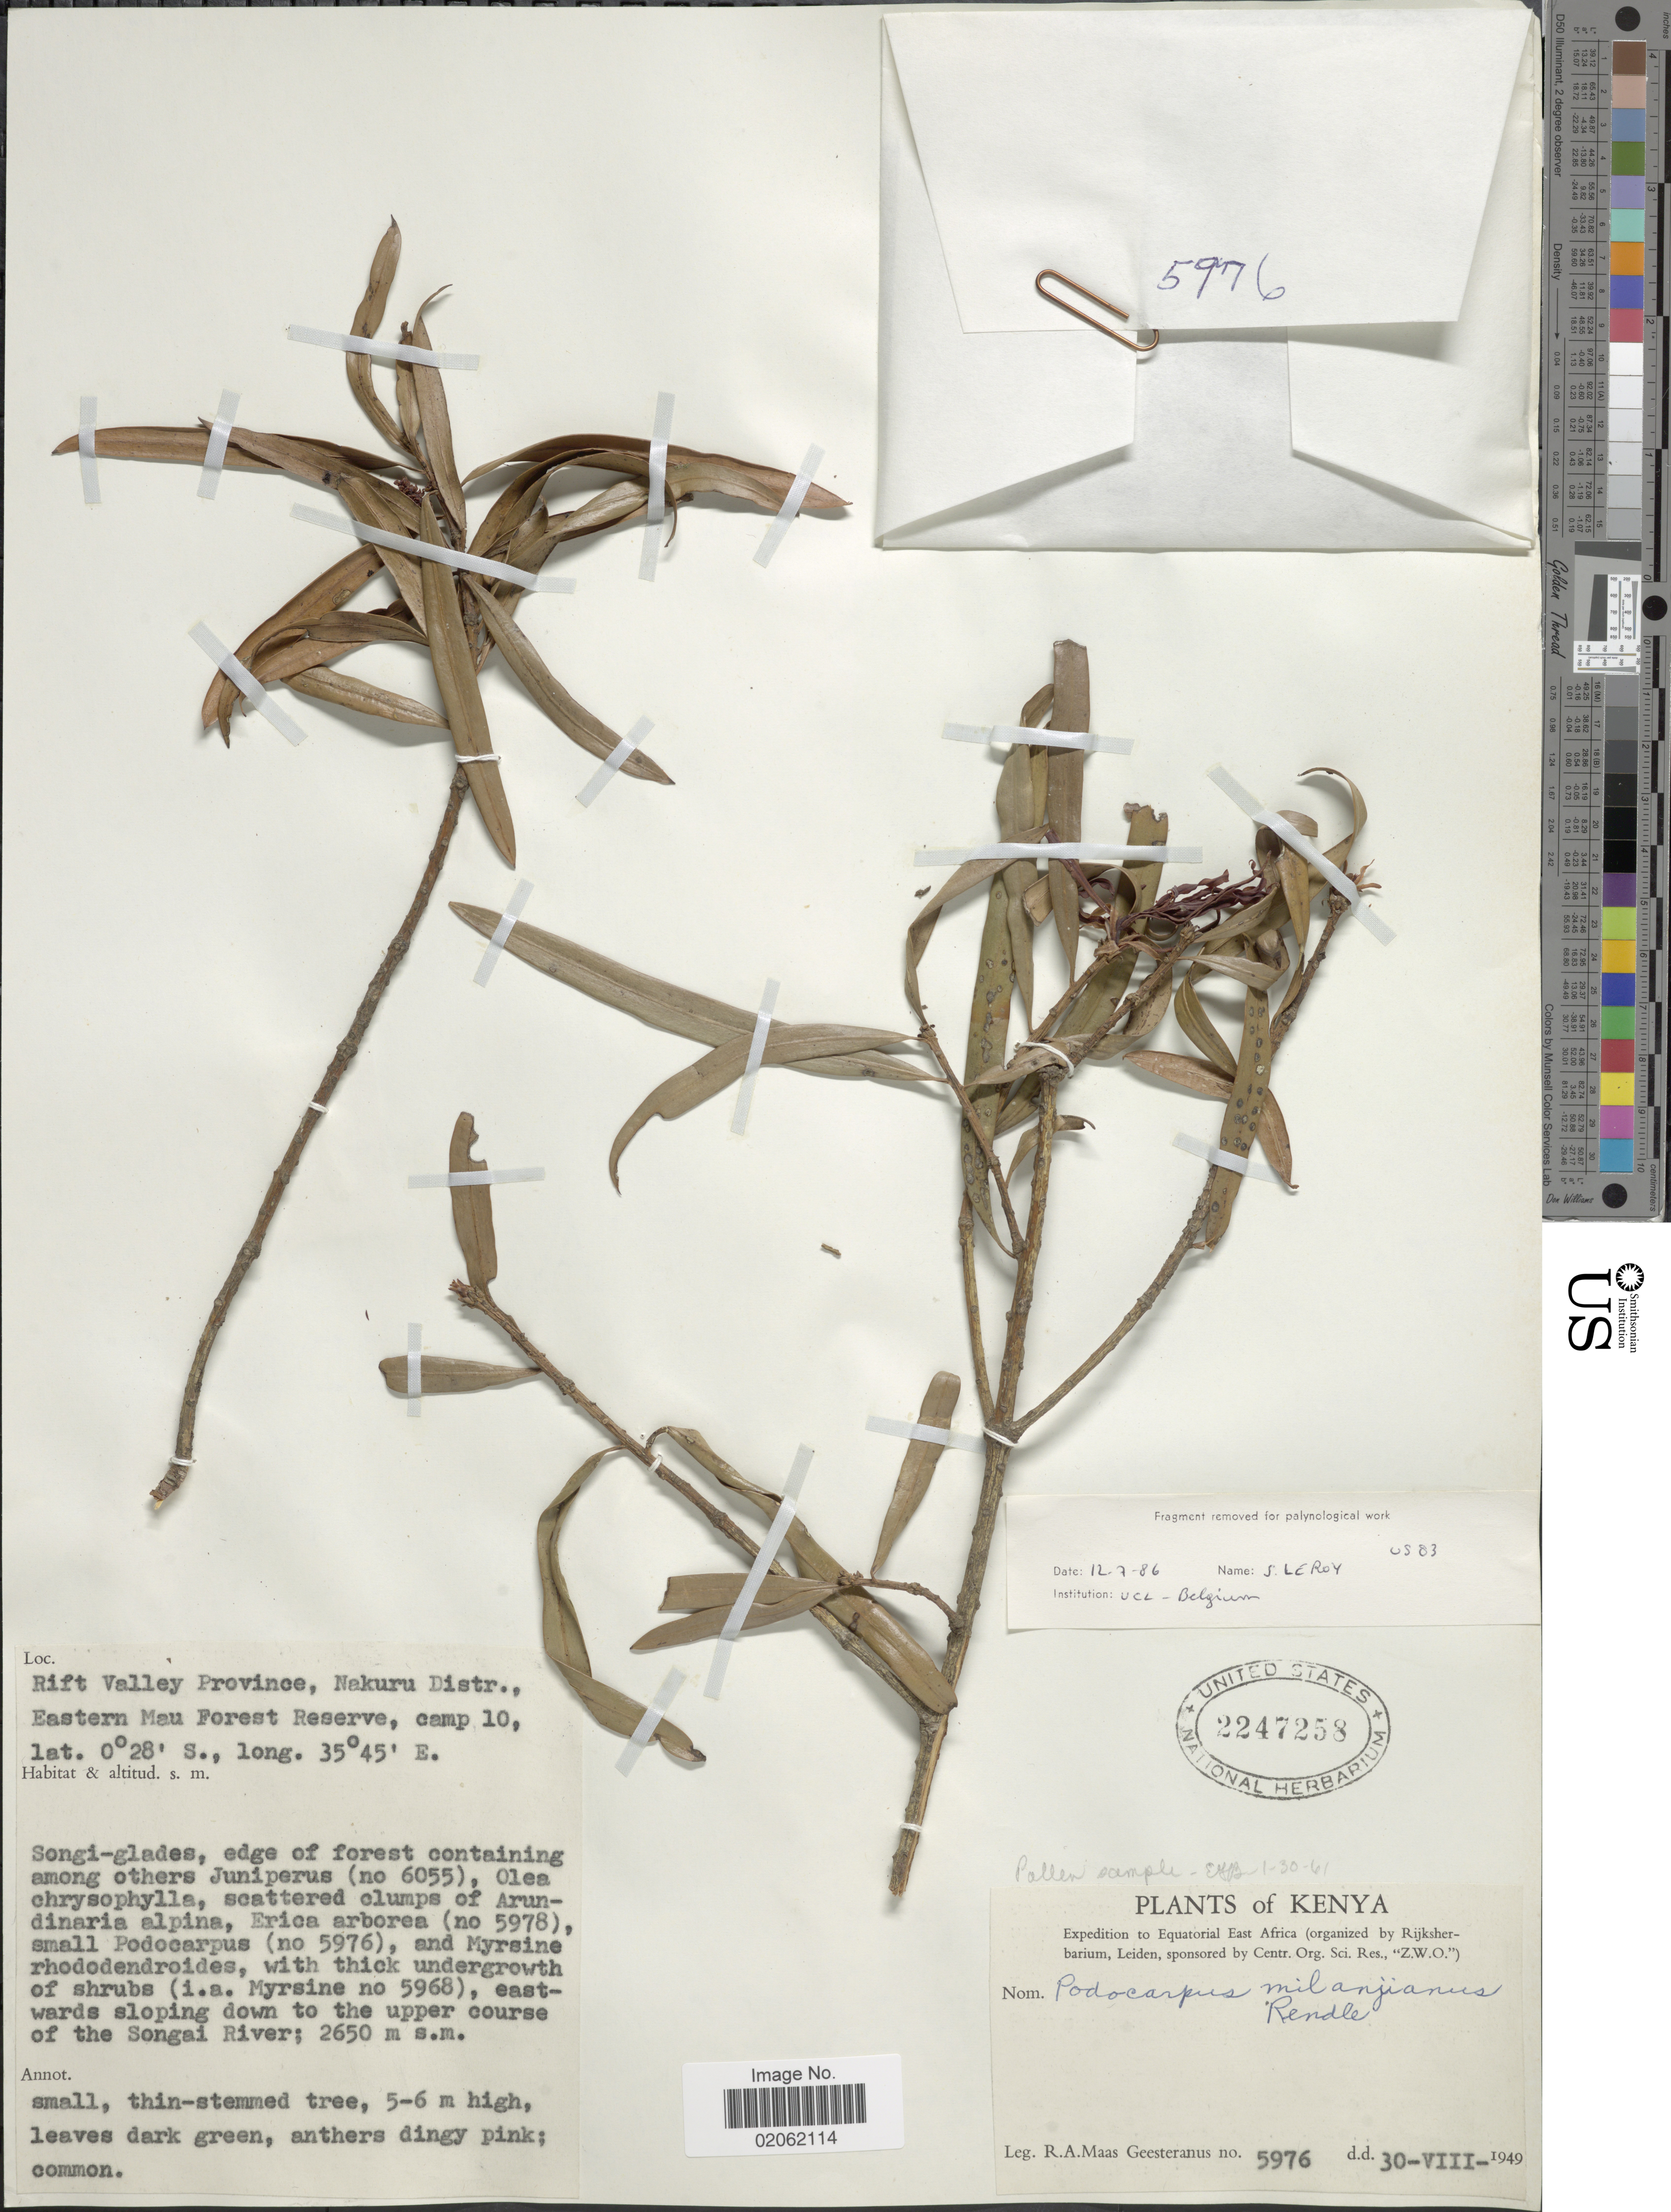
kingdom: Plantae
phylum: Tracheophyta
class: Pinopsida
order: Pinales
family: Podocarpaceae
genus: Podocarpus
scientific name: Podocarpus milanjianus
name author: Rendle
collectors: R. A. Maas Geesteranus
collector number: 5976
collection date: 1949-08-30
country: Kenya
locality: Equatorial East Africa, Rift Valley Province, Nakuru Distr., Eastern Mau Forest Reserve, camp 10, eastwards sloping down to the upper course of the Songai River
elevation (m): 2650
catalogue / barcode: US 2247258